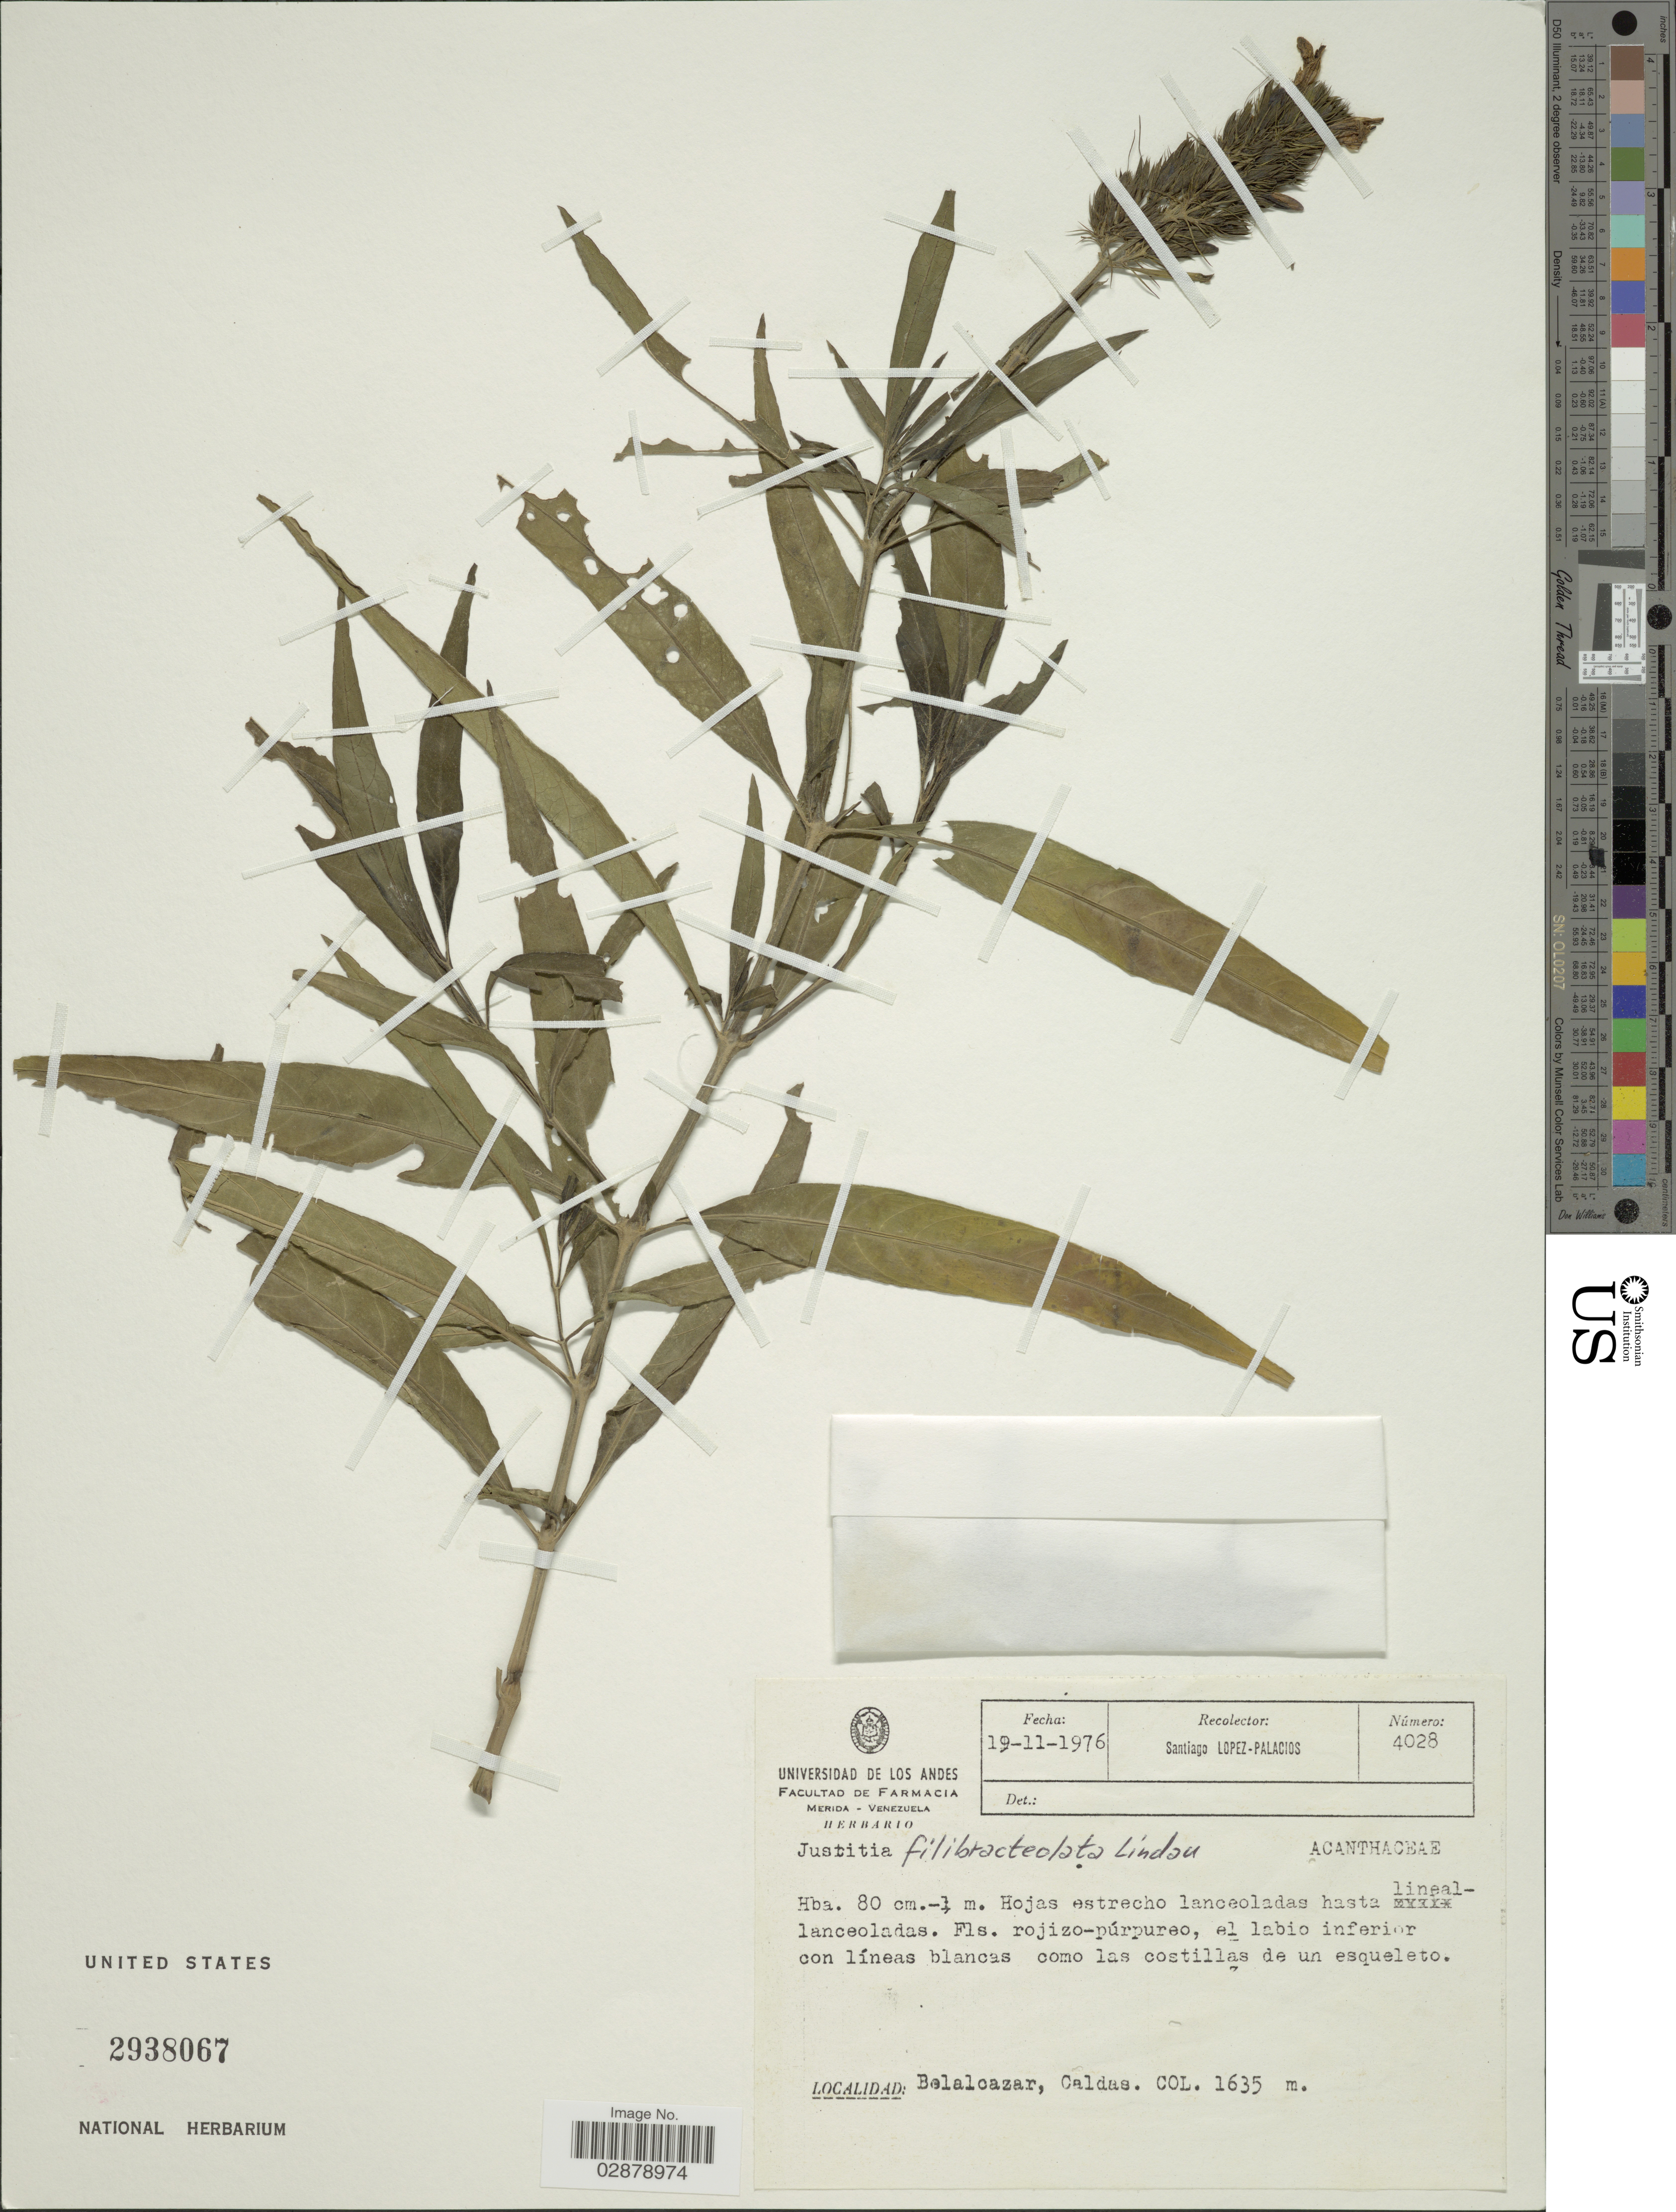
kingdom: Plantae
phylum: Tracheophyta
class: Magnoliopsida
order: Lamiales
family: Acanthaceae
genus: Justicia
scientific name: Justicia filibracteolata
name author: Lindau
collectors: S. López-Palacios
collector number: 4028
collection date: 1976-11-19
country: Colombia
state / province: Caldas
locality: Belaloazar.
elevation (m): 1635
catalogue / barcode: US 2938067